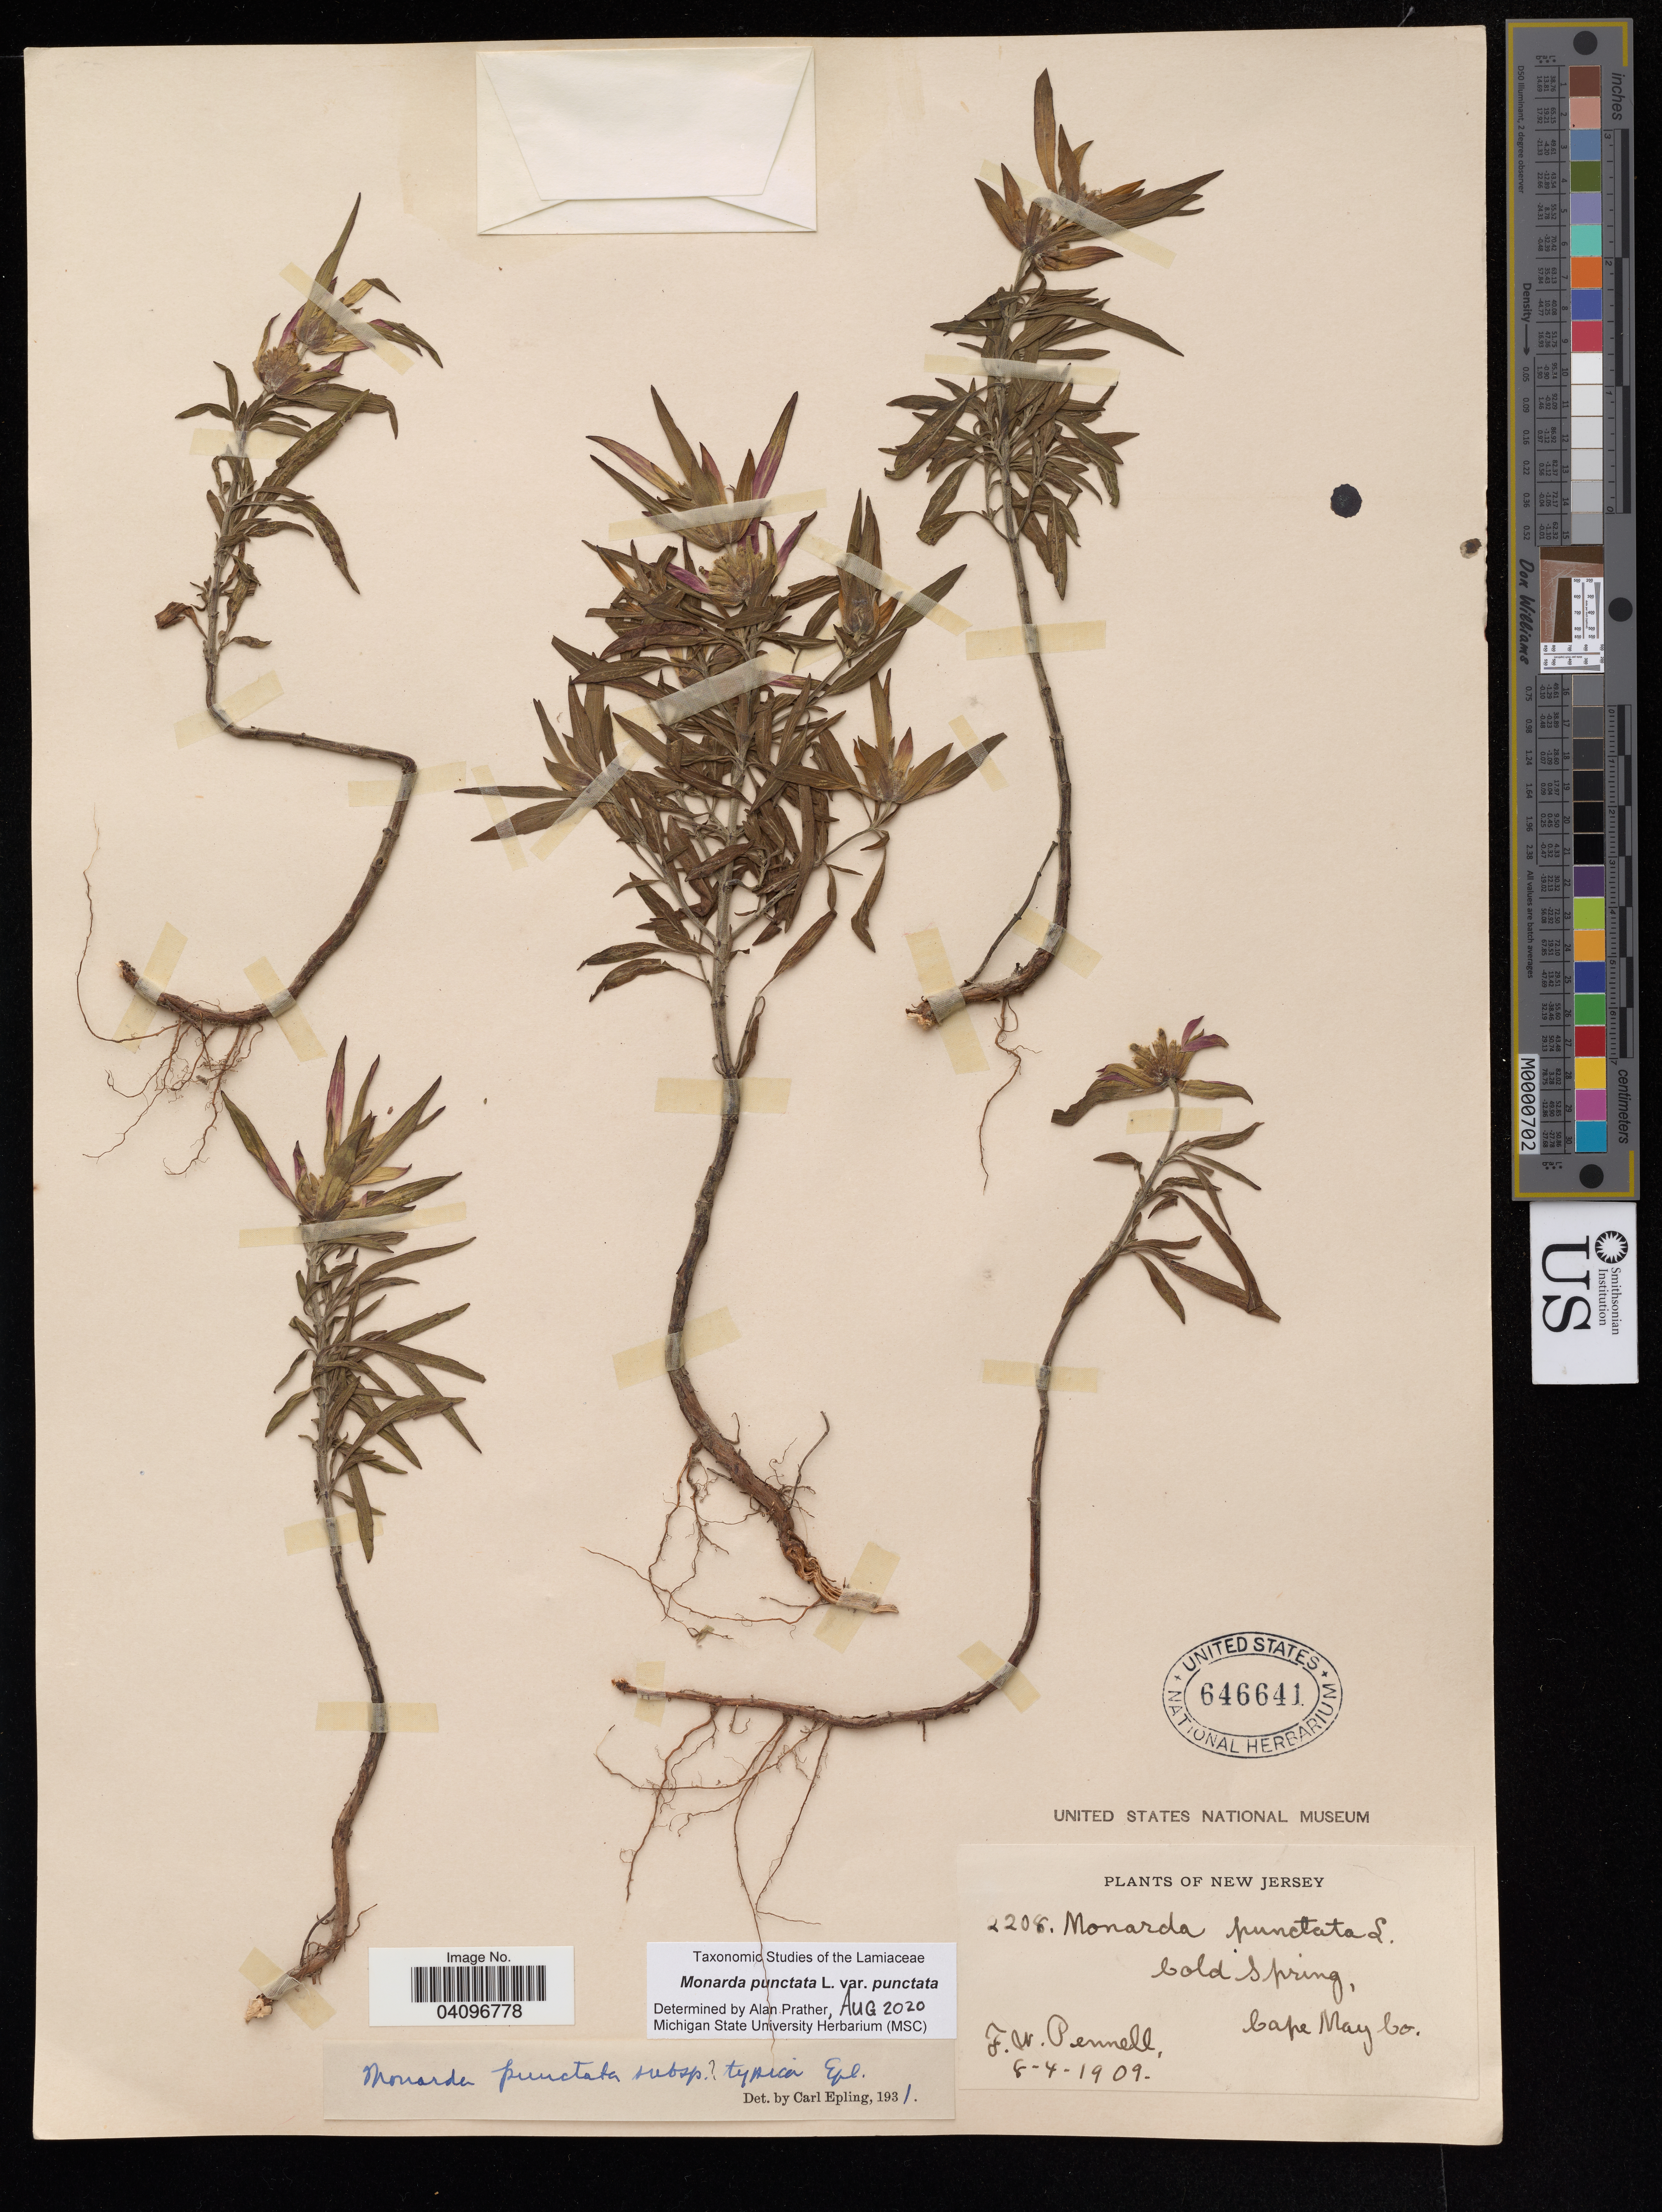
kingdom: Plantae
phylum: Tracheophyta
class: Magnoliopsida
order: Lamiales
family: Lamiaceae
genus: Monarda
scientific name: Monarda punctata var. punctata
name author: L.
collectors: F. W. Pennell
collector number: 2208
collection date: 1909-04-08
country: United States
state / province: New Jersey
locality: Cold spring. Cape May bo*.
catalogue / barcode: US 646641